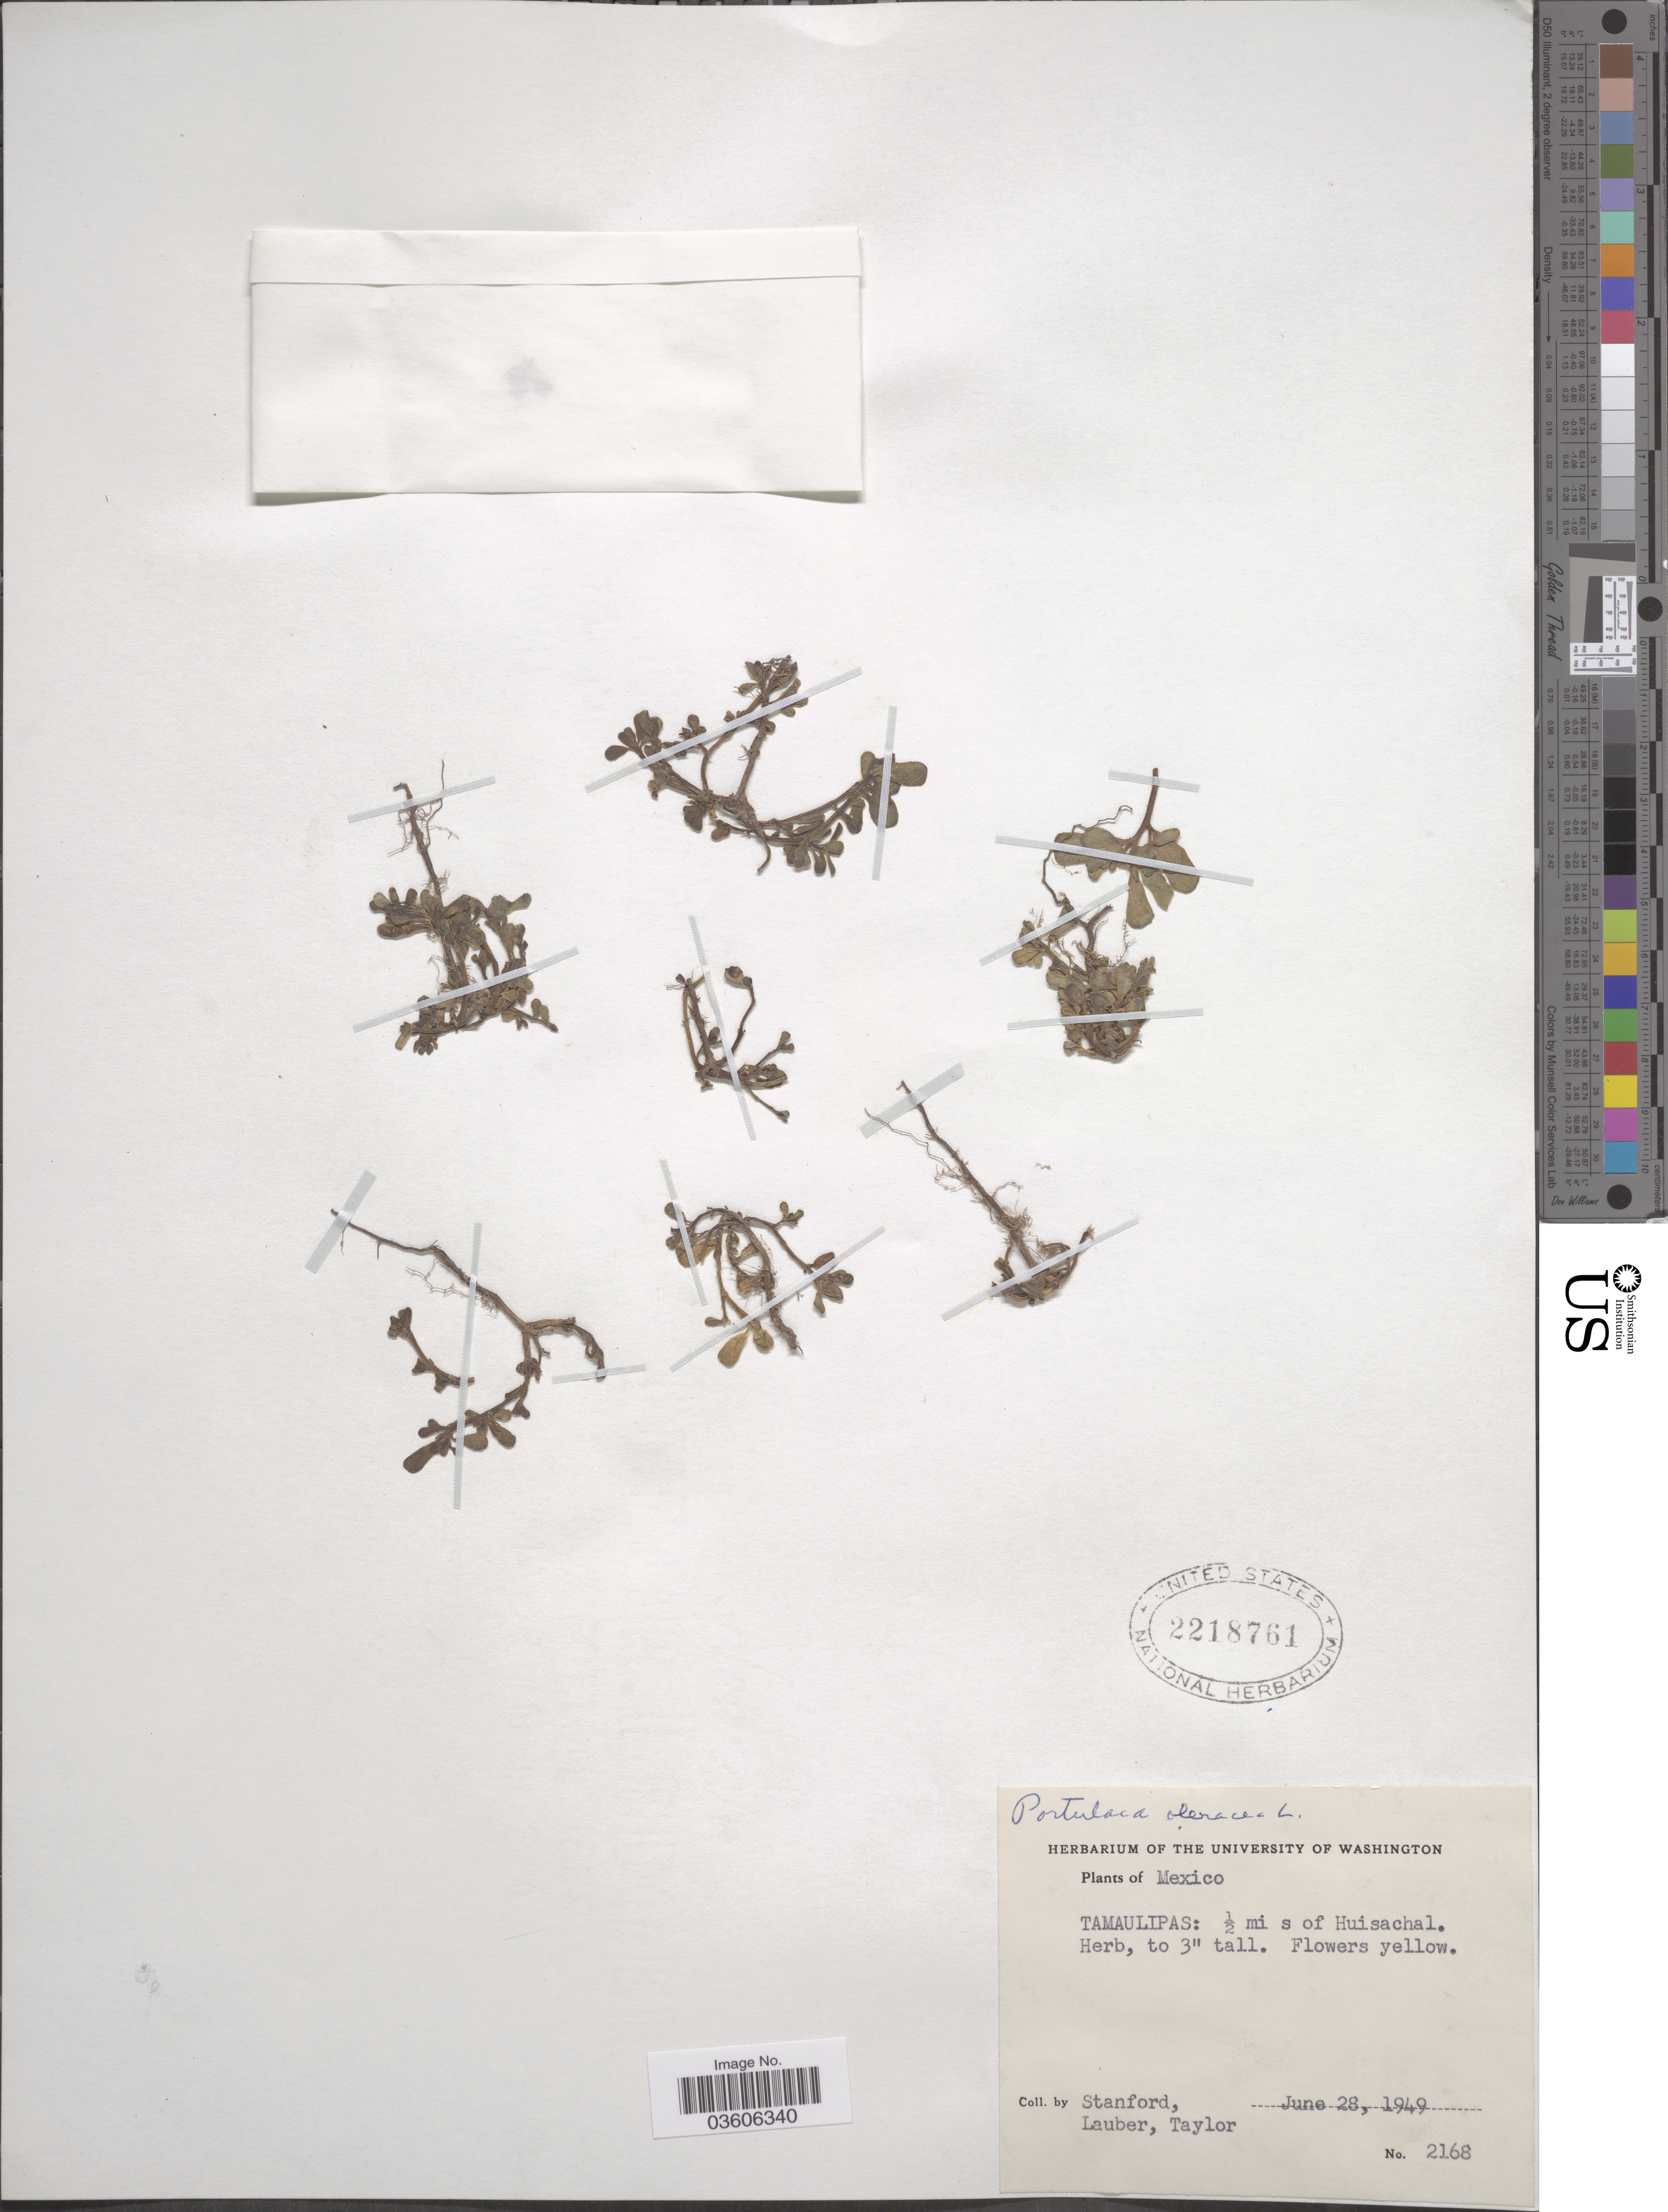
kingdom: Plantae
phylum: Tracheophyta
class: Magnoliopsida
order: Caryophyllales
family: Portulacaceae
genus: Portulaca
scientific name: Portulaca oleracea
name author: L.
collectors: -. Stanford, Lauber, -- & -- Taylor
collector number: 2168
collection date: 1949-06-28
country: Mexico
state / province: Tamaulipas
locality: ½ mi s of Huisachal.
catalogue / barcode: US 2218761